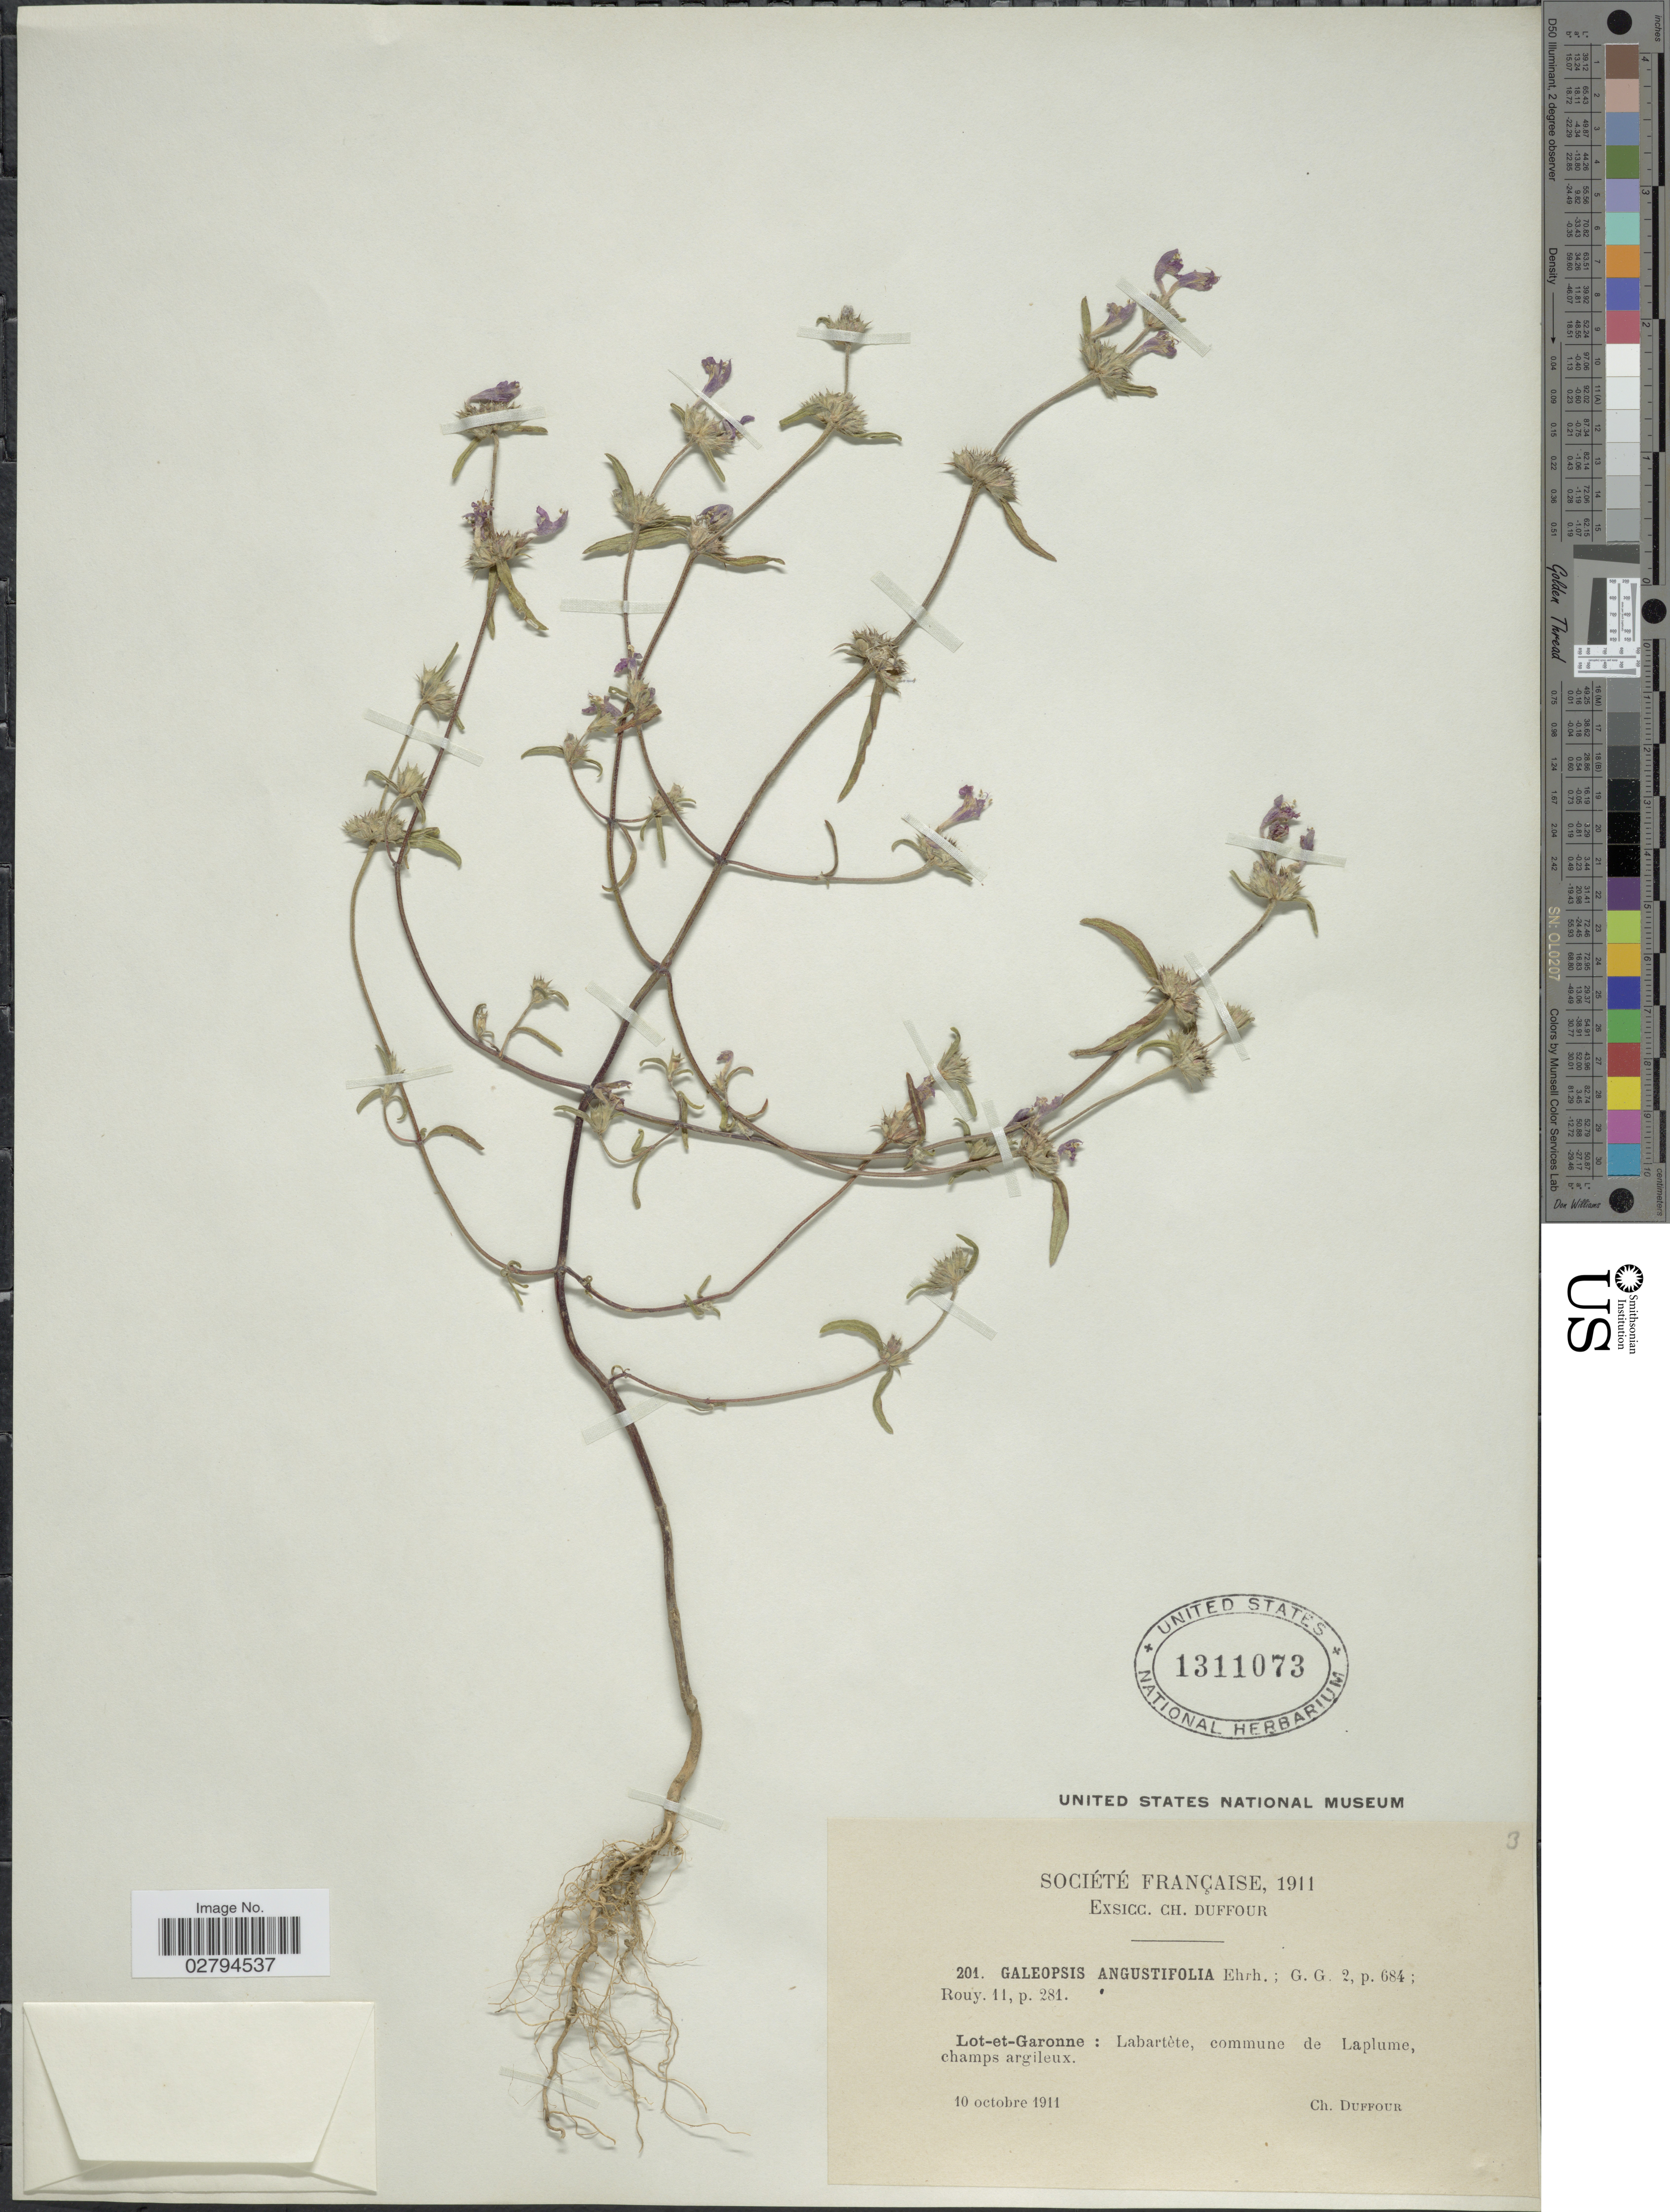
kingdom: Plantae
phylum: Tracheophyta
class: Magnoliopsida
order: Lamiales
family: Lamiaceae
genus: Galeopsis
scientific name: Galeopsis angustifolia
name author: Ehrh. ex Hoffm.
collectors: C. Duffour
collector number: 201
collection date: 1911-10-10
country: France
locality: Société Française. Lot-et-Garonne: Labartète, commune de Laplume, champs argileux.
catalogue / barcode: US 1311073